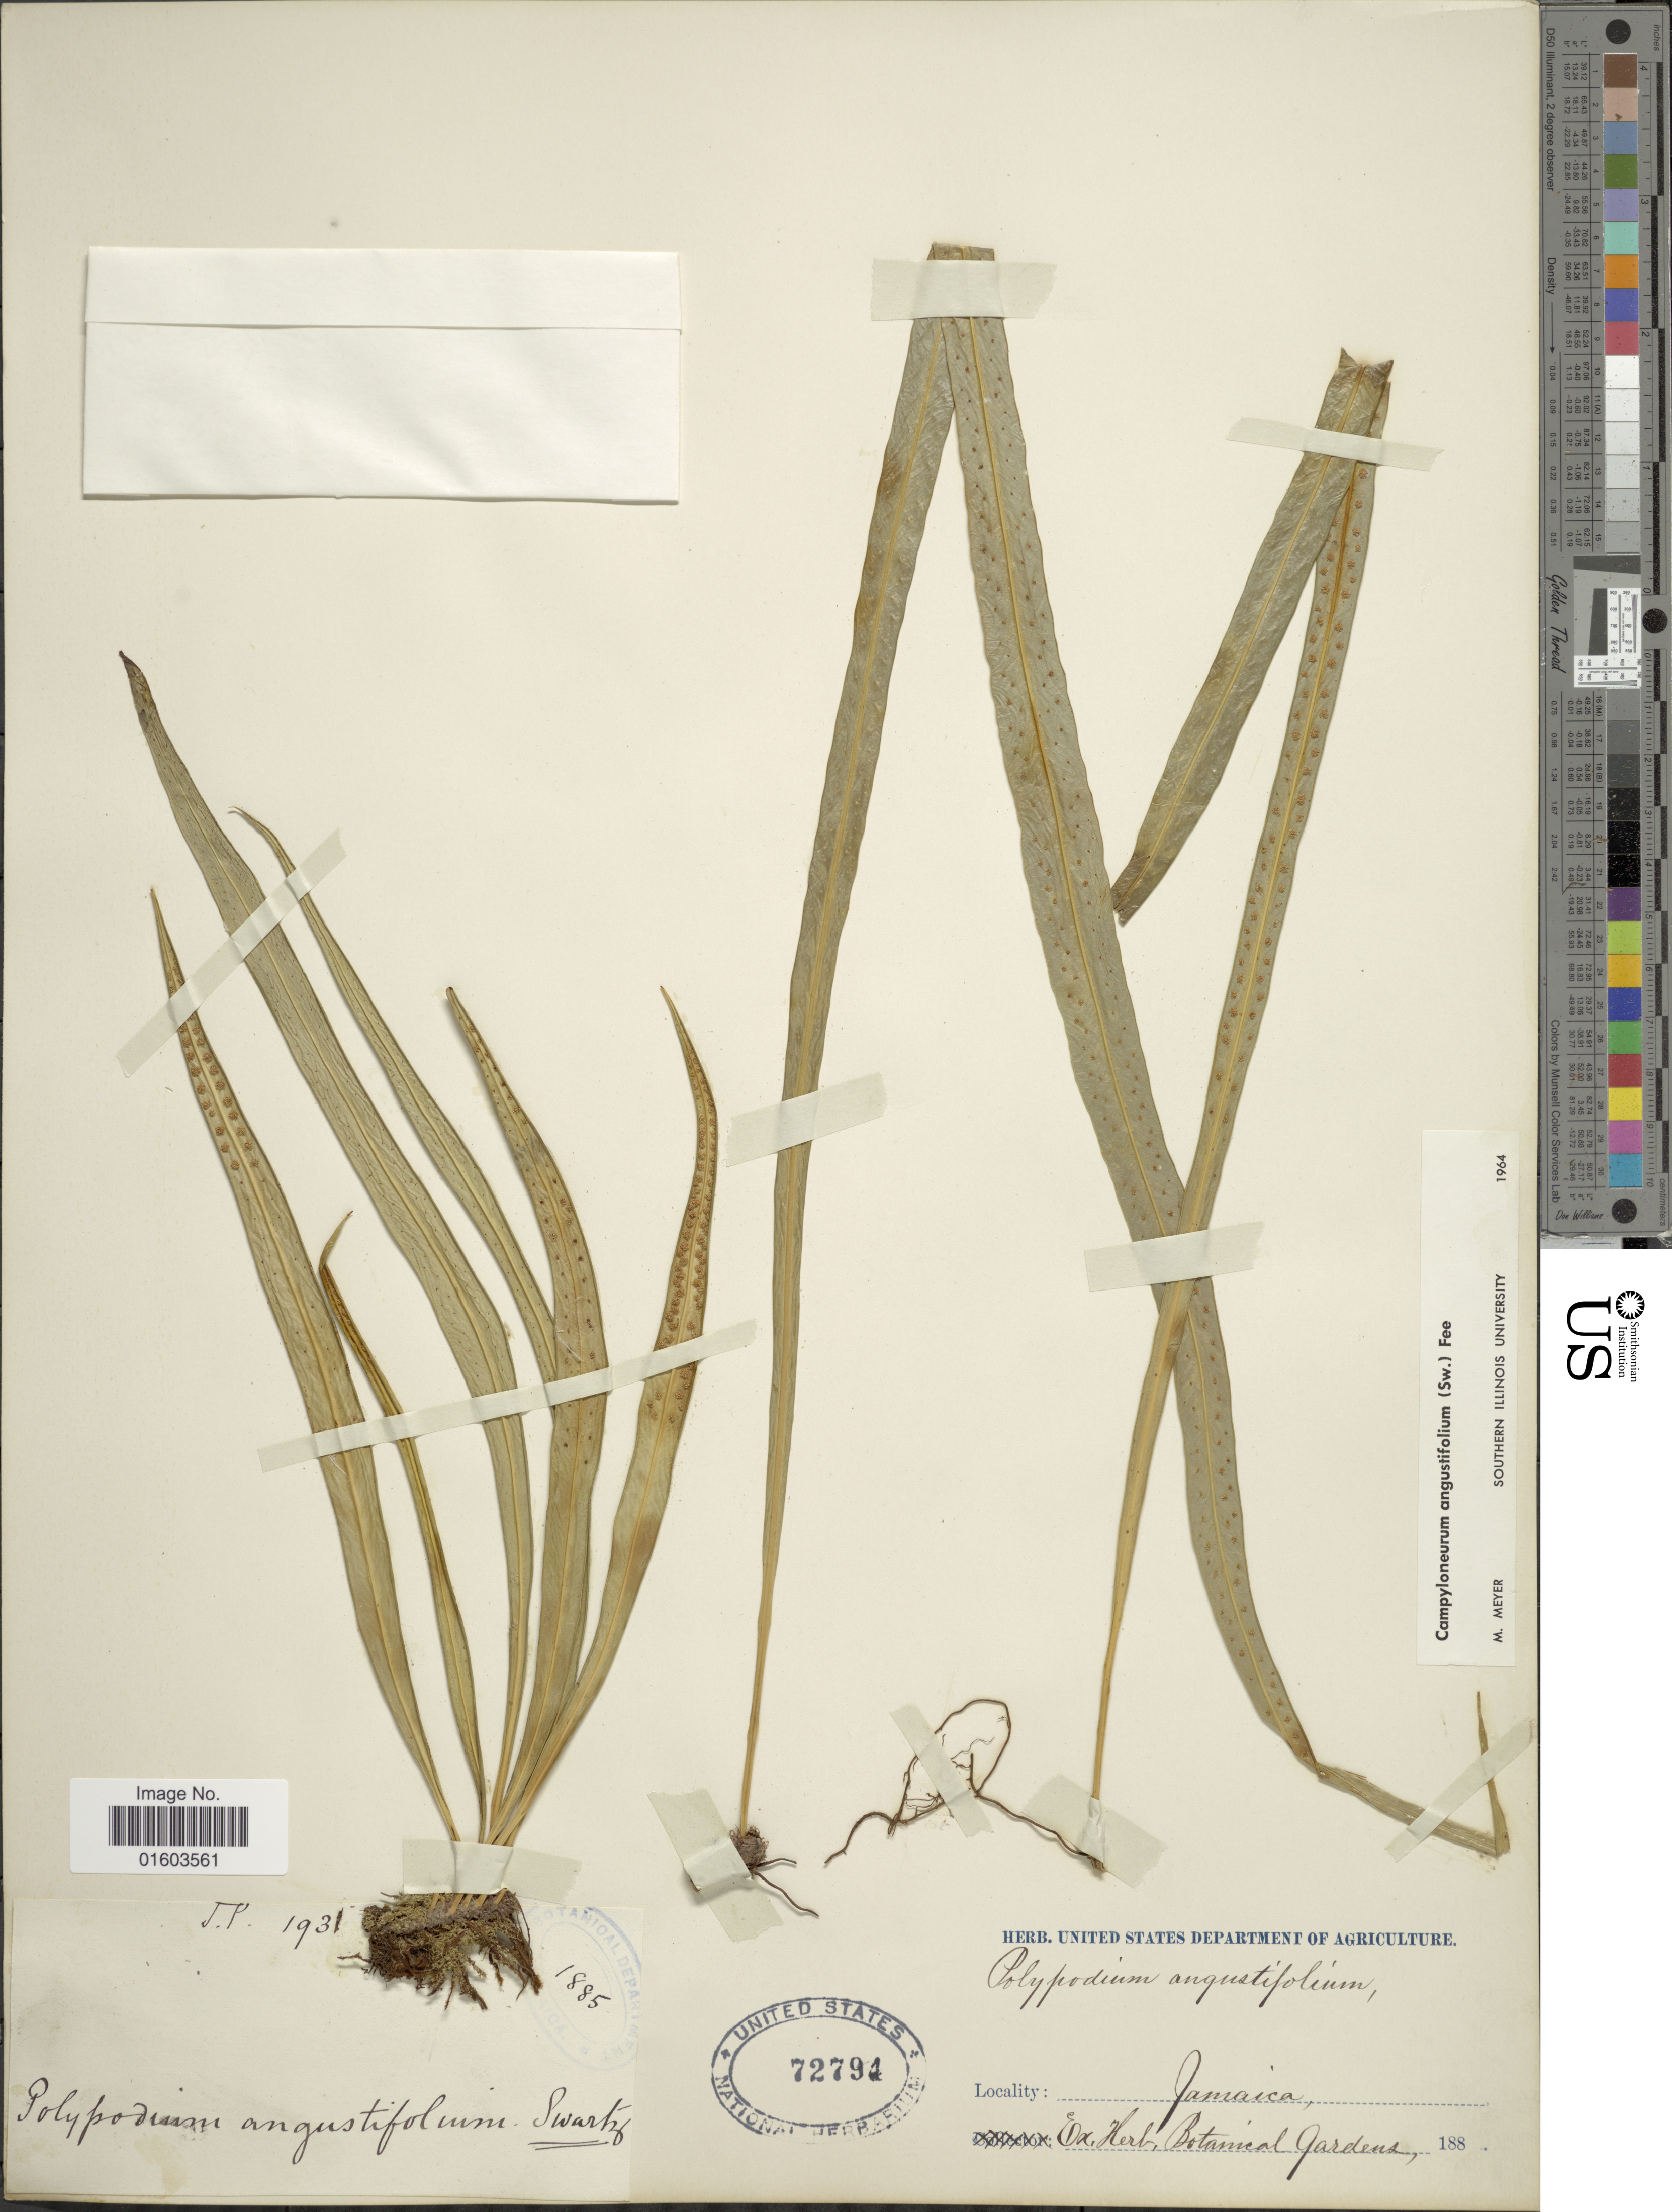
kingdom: Plantae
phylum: Tracheophyta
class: Polypodiopsida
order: Polypodiales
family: Polypodiaceae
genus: Campyloneurum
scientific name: Campyloneurum angustifolium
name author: (Sw.) Fée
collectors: J.P.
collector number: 193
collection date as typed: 188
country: Jamaica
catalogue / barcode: US 72794